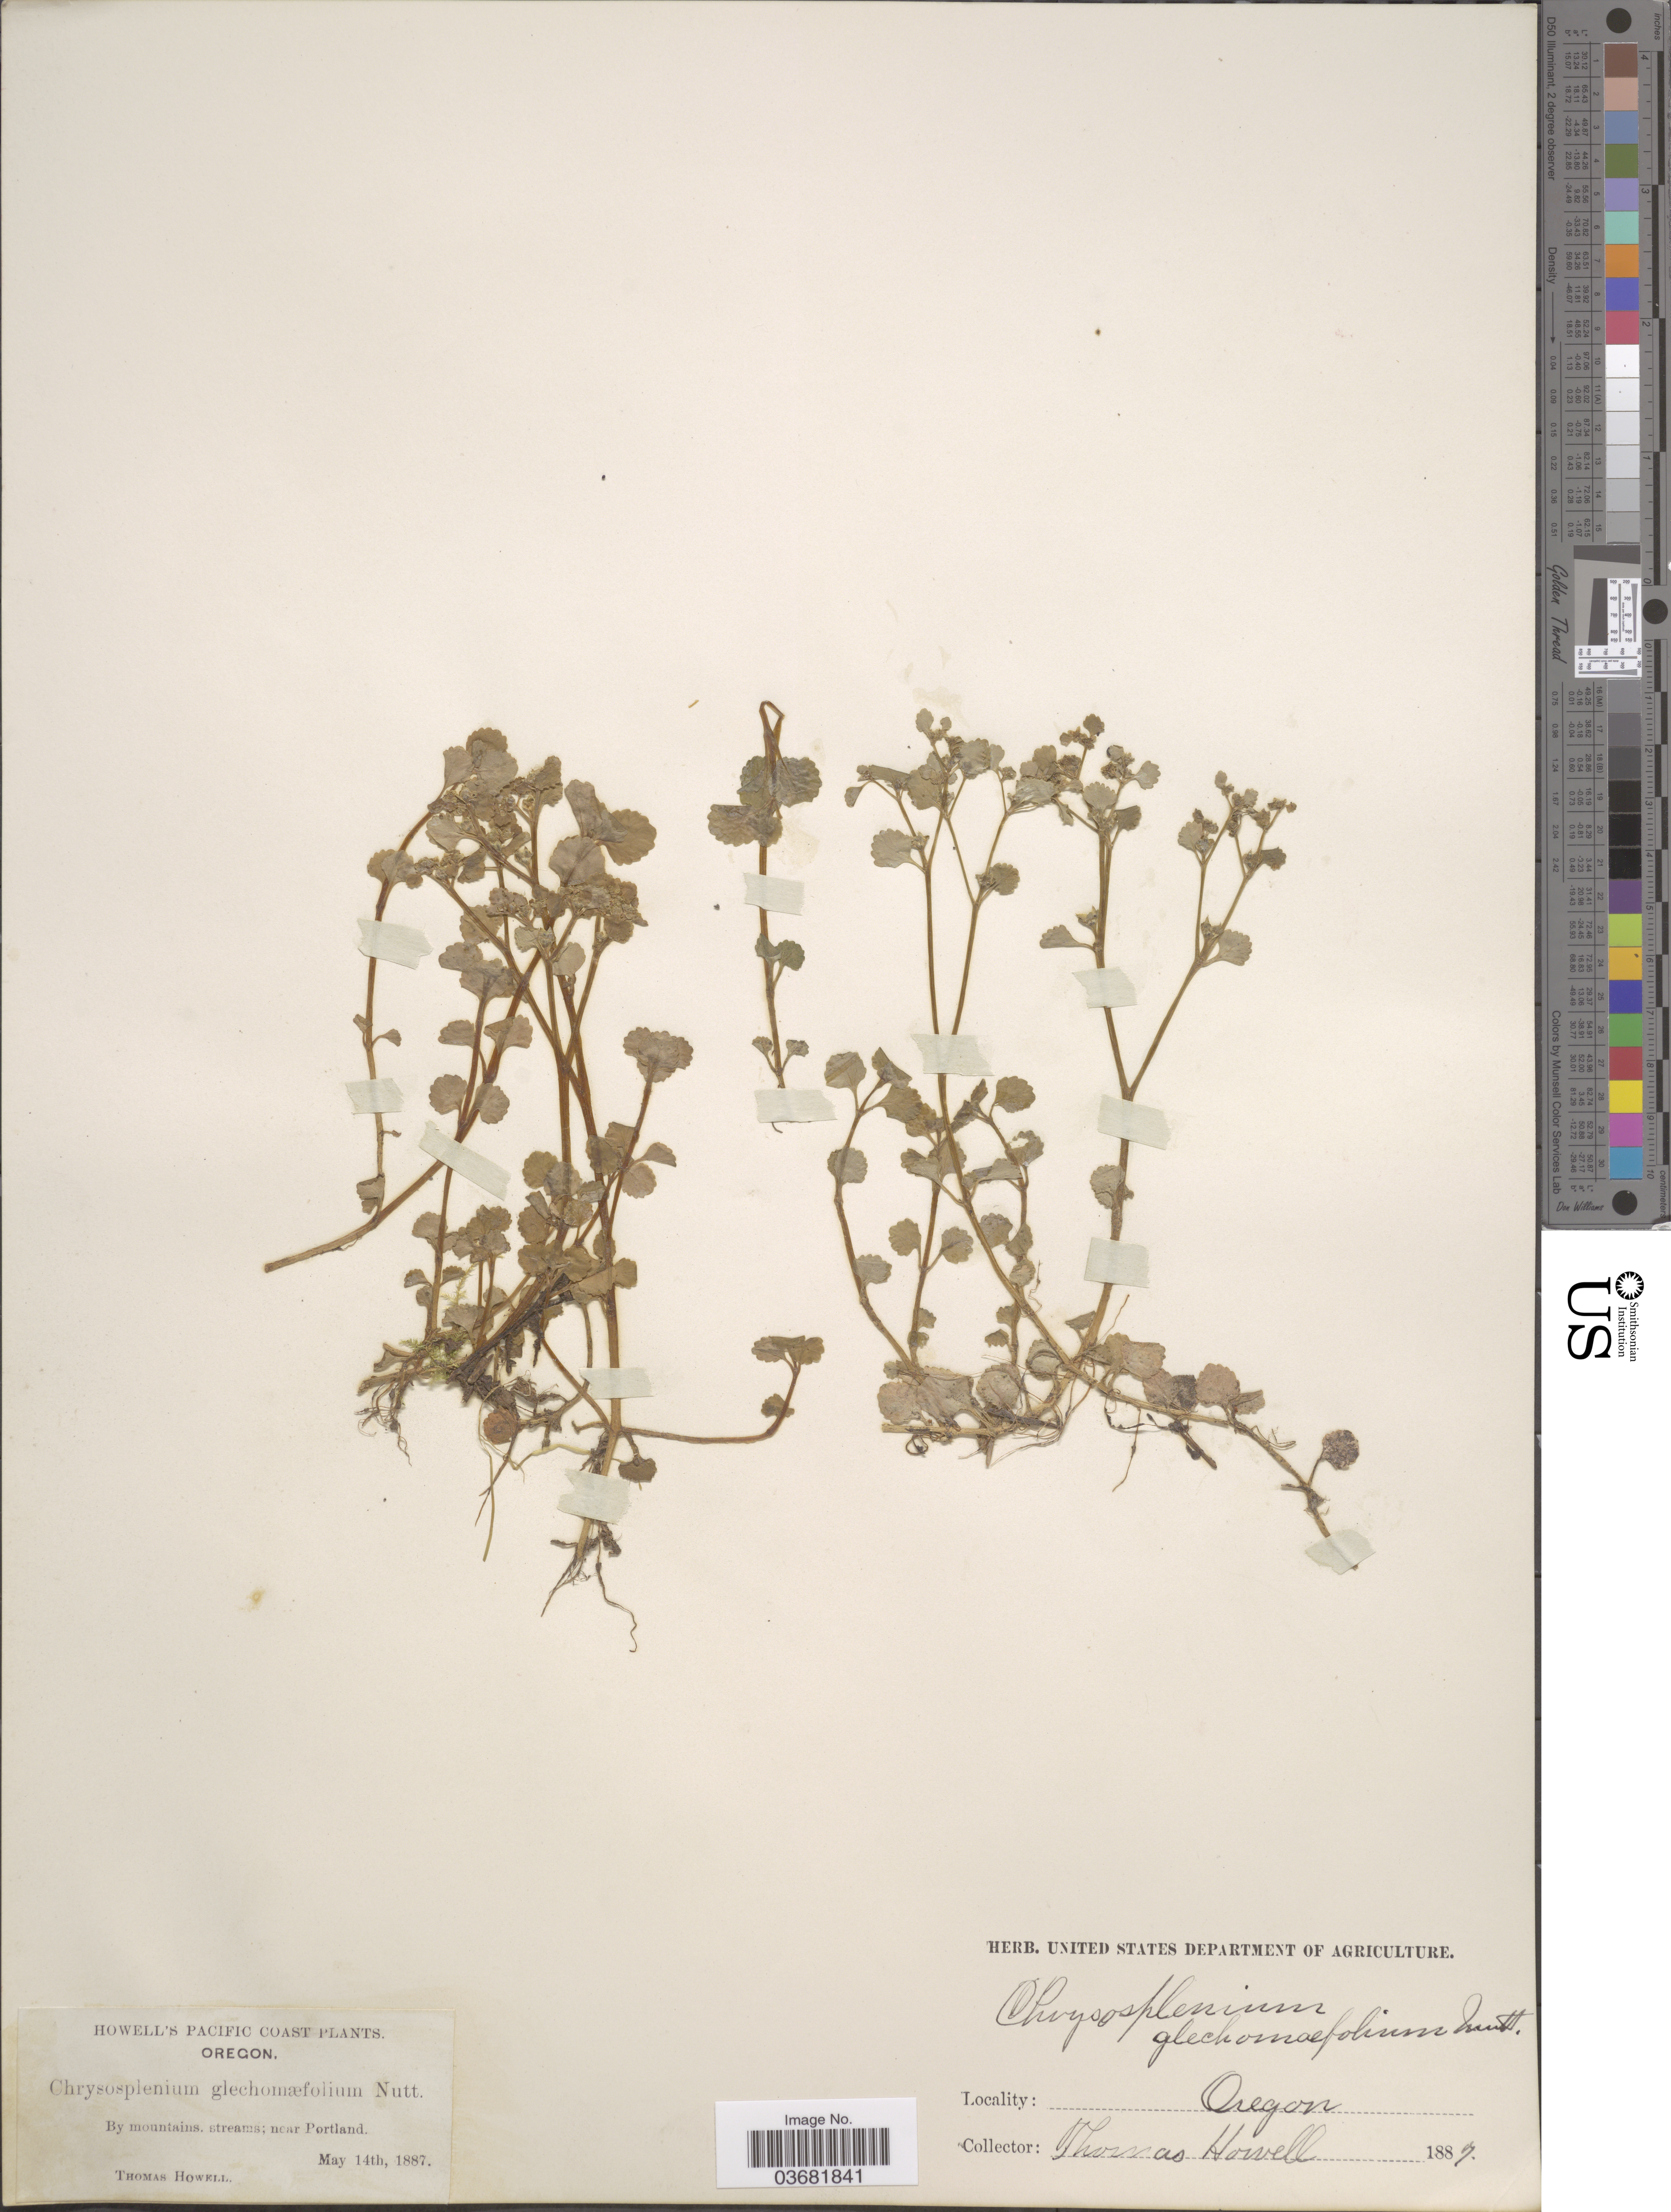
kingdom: Plantae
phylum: Tracheophyta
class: Magnoliopsida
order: Saxifragales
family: Saxifragaceae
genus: Chrysosplenium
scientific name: Chrysosplenium glechomifolium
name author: Nutt.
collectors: T. Howell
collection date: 1887-05-14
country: United States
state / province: Oregon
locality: Howell's Pacific Coast. By mountains, streams; near Portland.